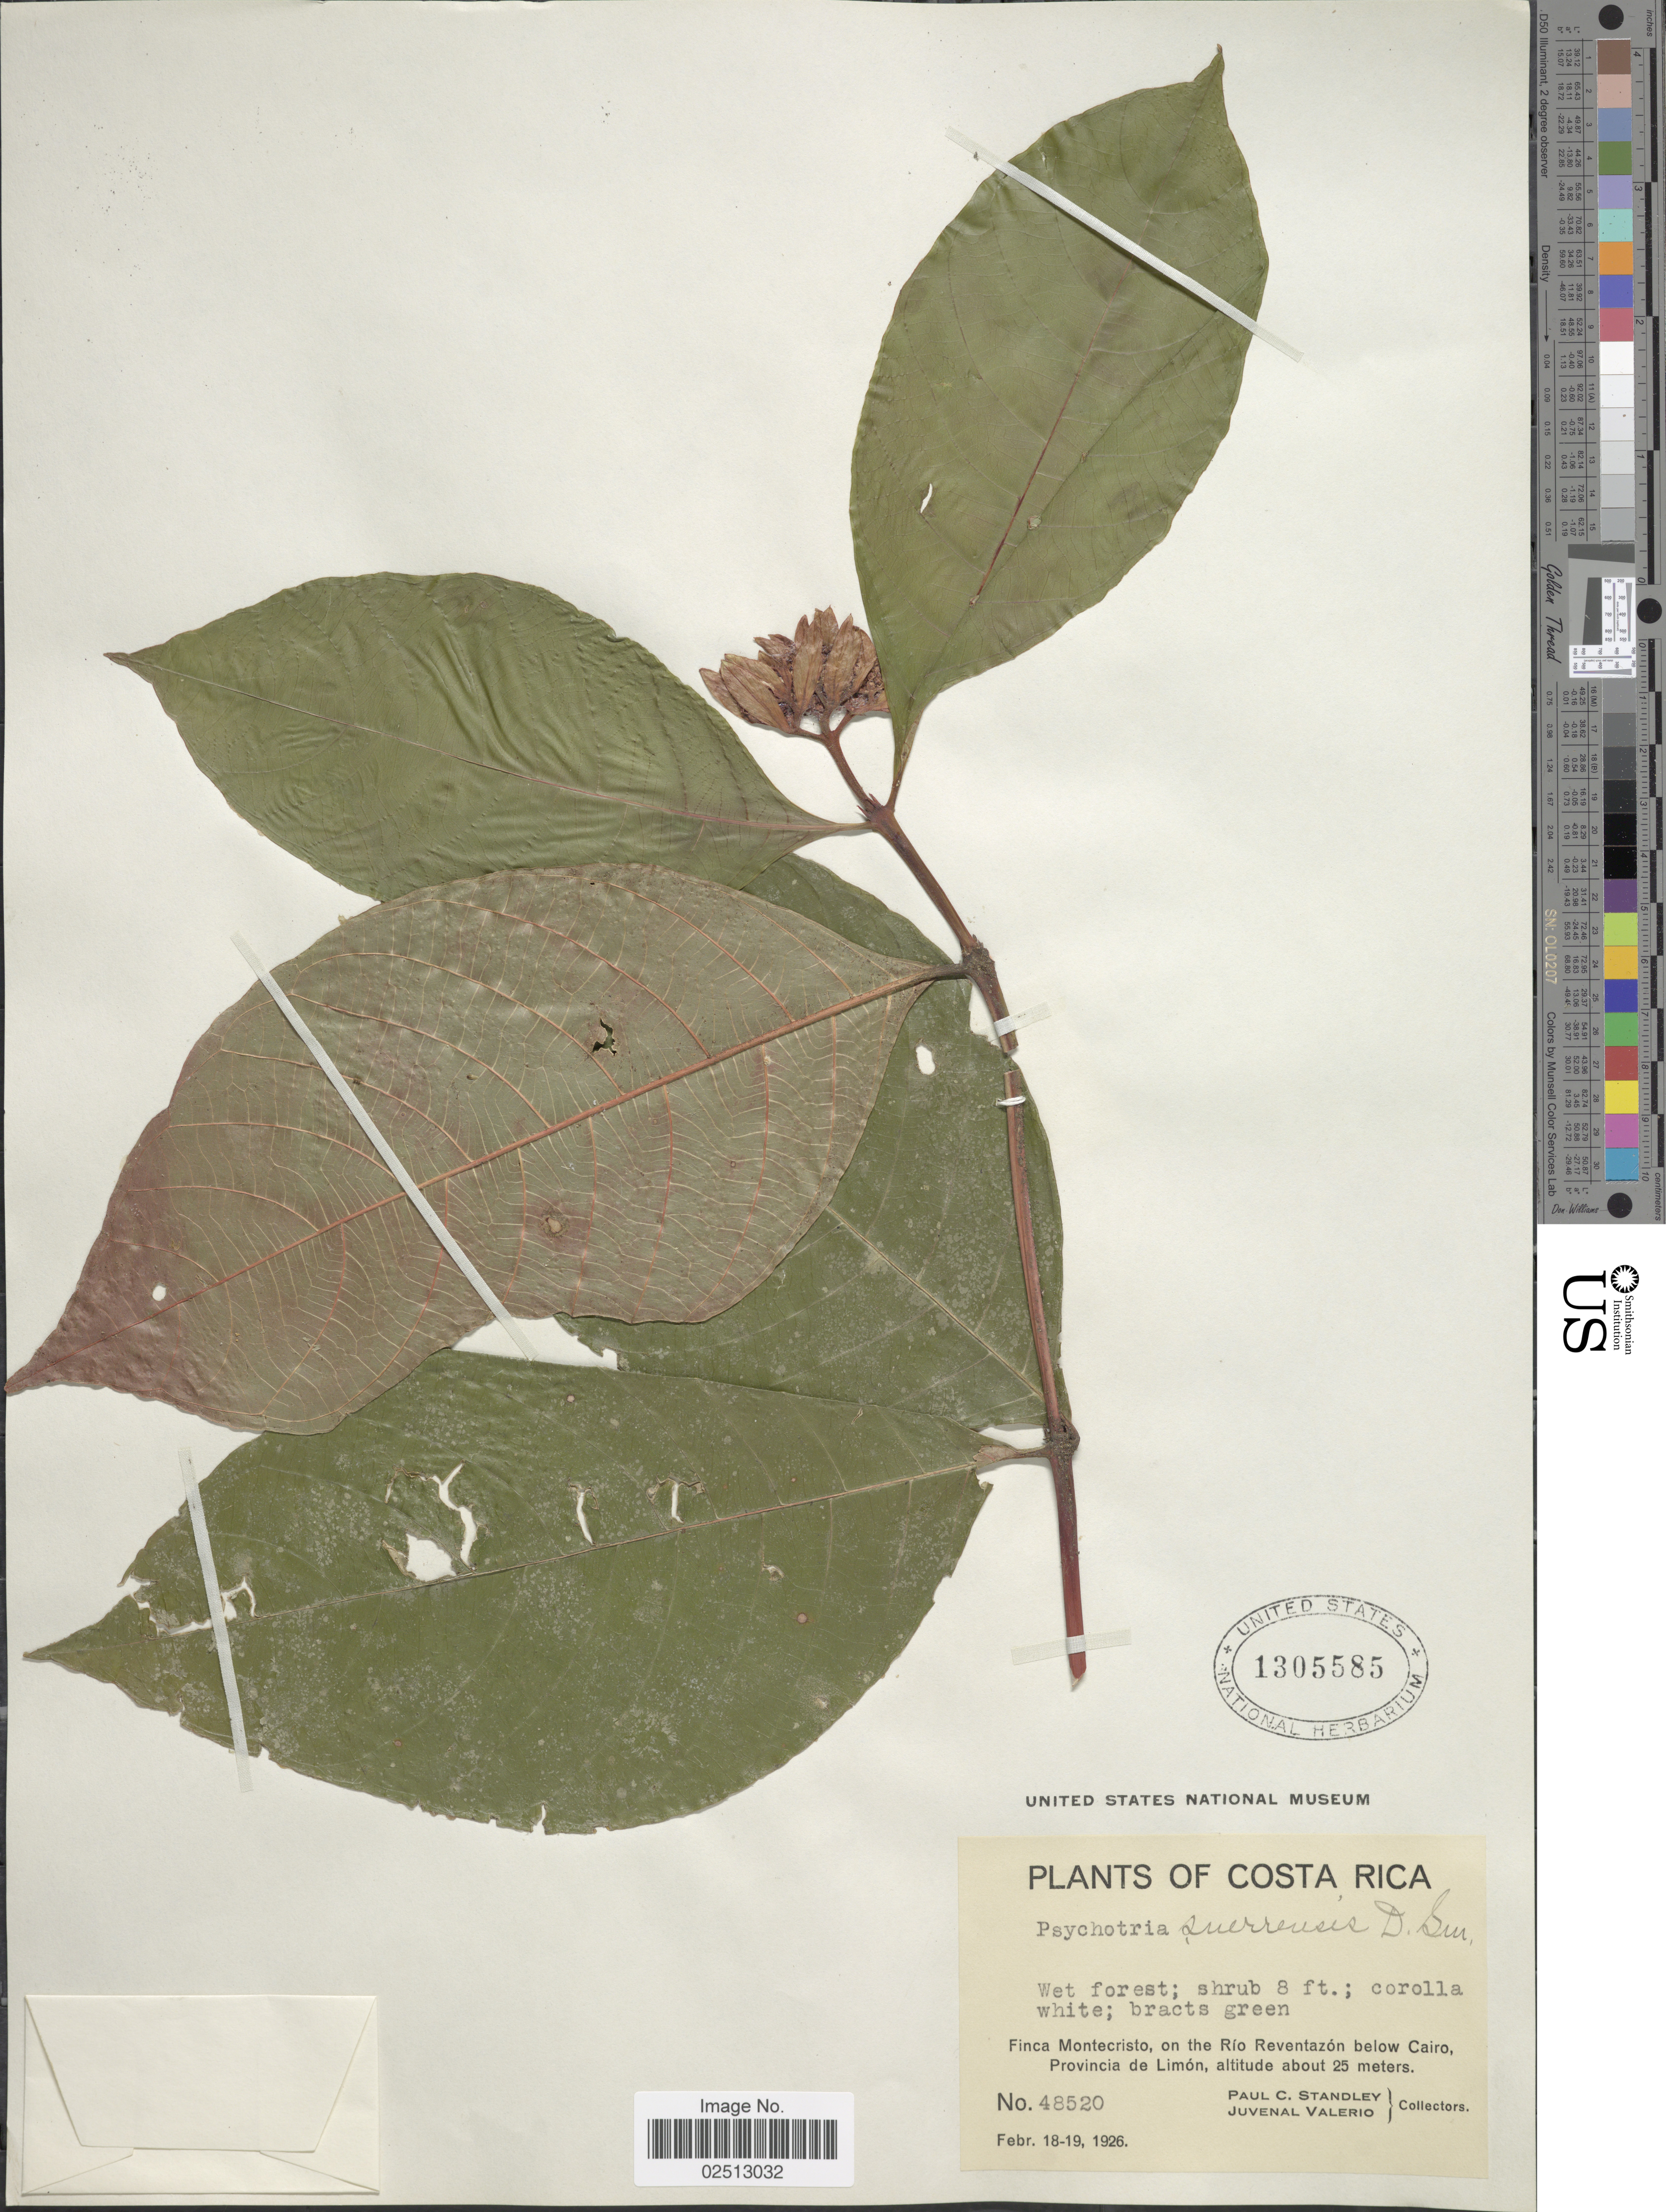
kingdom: Plantae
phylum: Tracheophyta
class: Magnoliopsida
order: Gentianales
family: Rubiaceae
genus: Psychotria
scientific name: Psychotria suerrensis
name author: Donn. Sm.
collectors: P. C. Standley & J. Valerio R.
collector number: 48520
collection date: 1926-02-18/1926-02-19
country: Costa Rica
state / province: Limón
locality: Costa Rica. Finca Montecristo, on the Rio Reventazon below Cairo, Provincia de Limon.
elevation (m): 25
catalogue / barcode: US 1305585